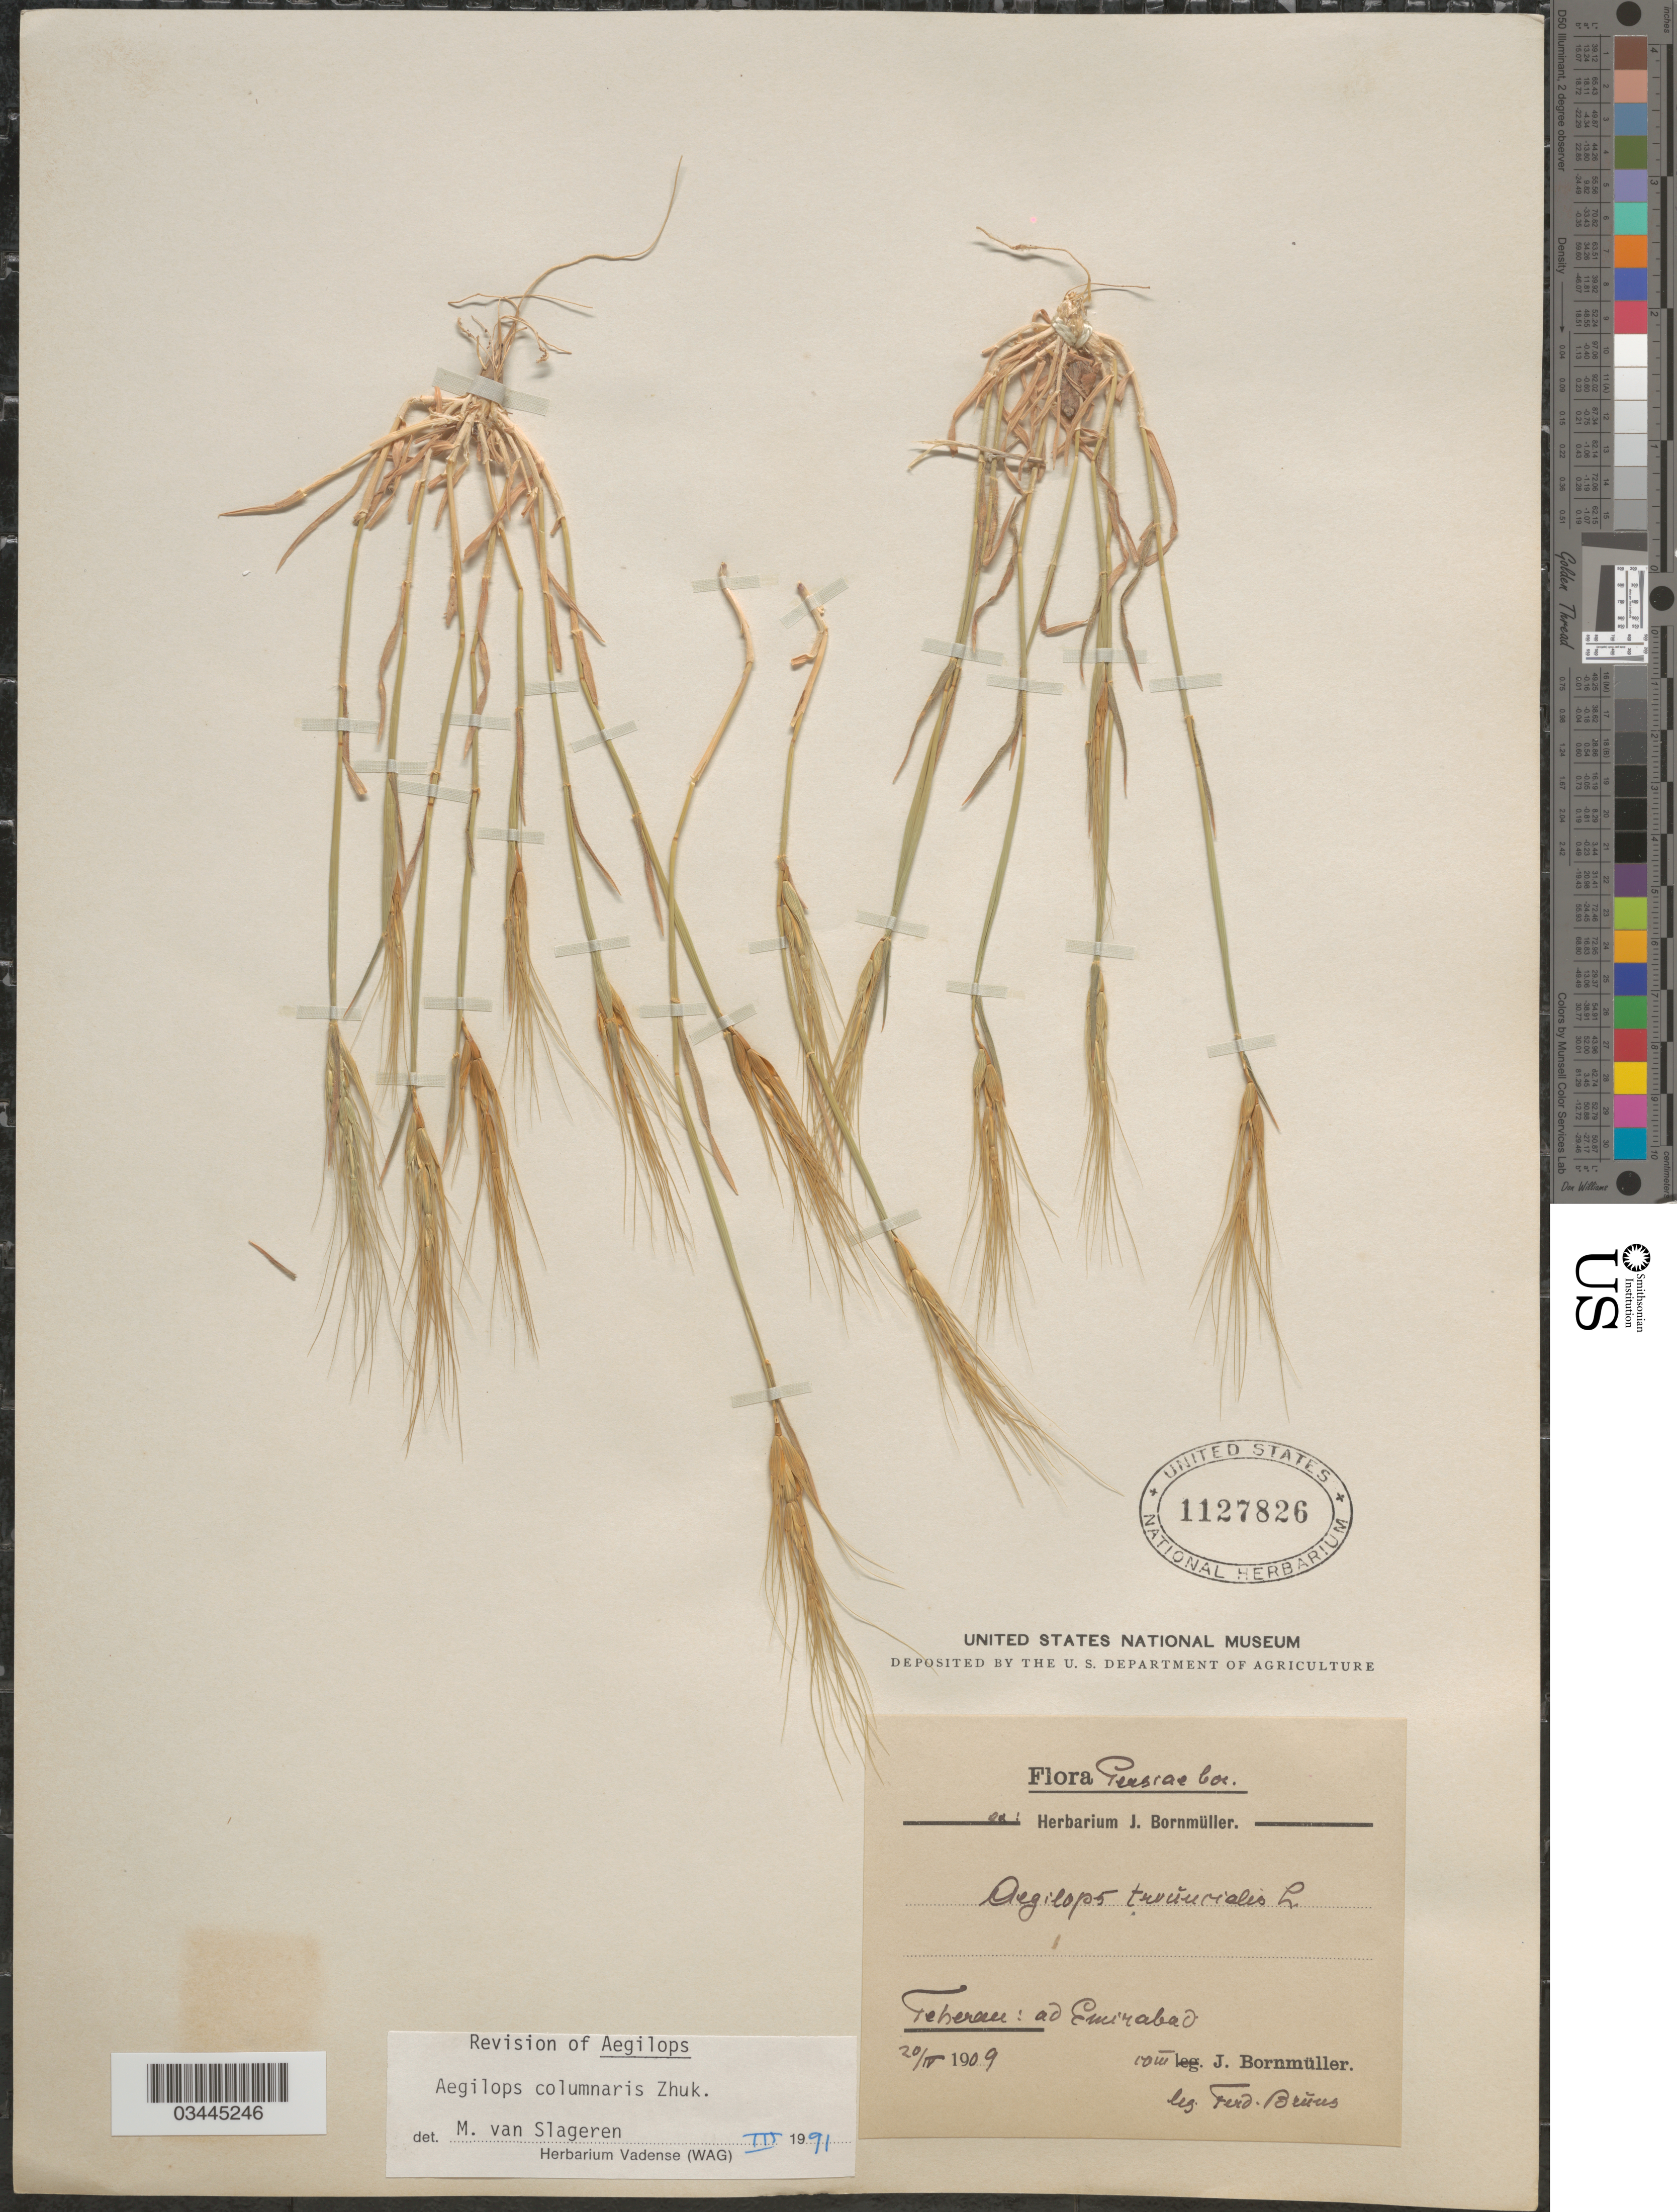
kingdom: Plantae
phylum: Tracheophyta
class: Liliopsida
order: Poales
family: Poaceae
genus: Aegilops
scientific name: Aegilops columnaris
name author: Zhuk.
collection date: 1909-04-20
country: Iran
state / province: Tehran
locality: Persiae bor. Teheran: ad Emirabad.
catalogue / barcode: US 1127826